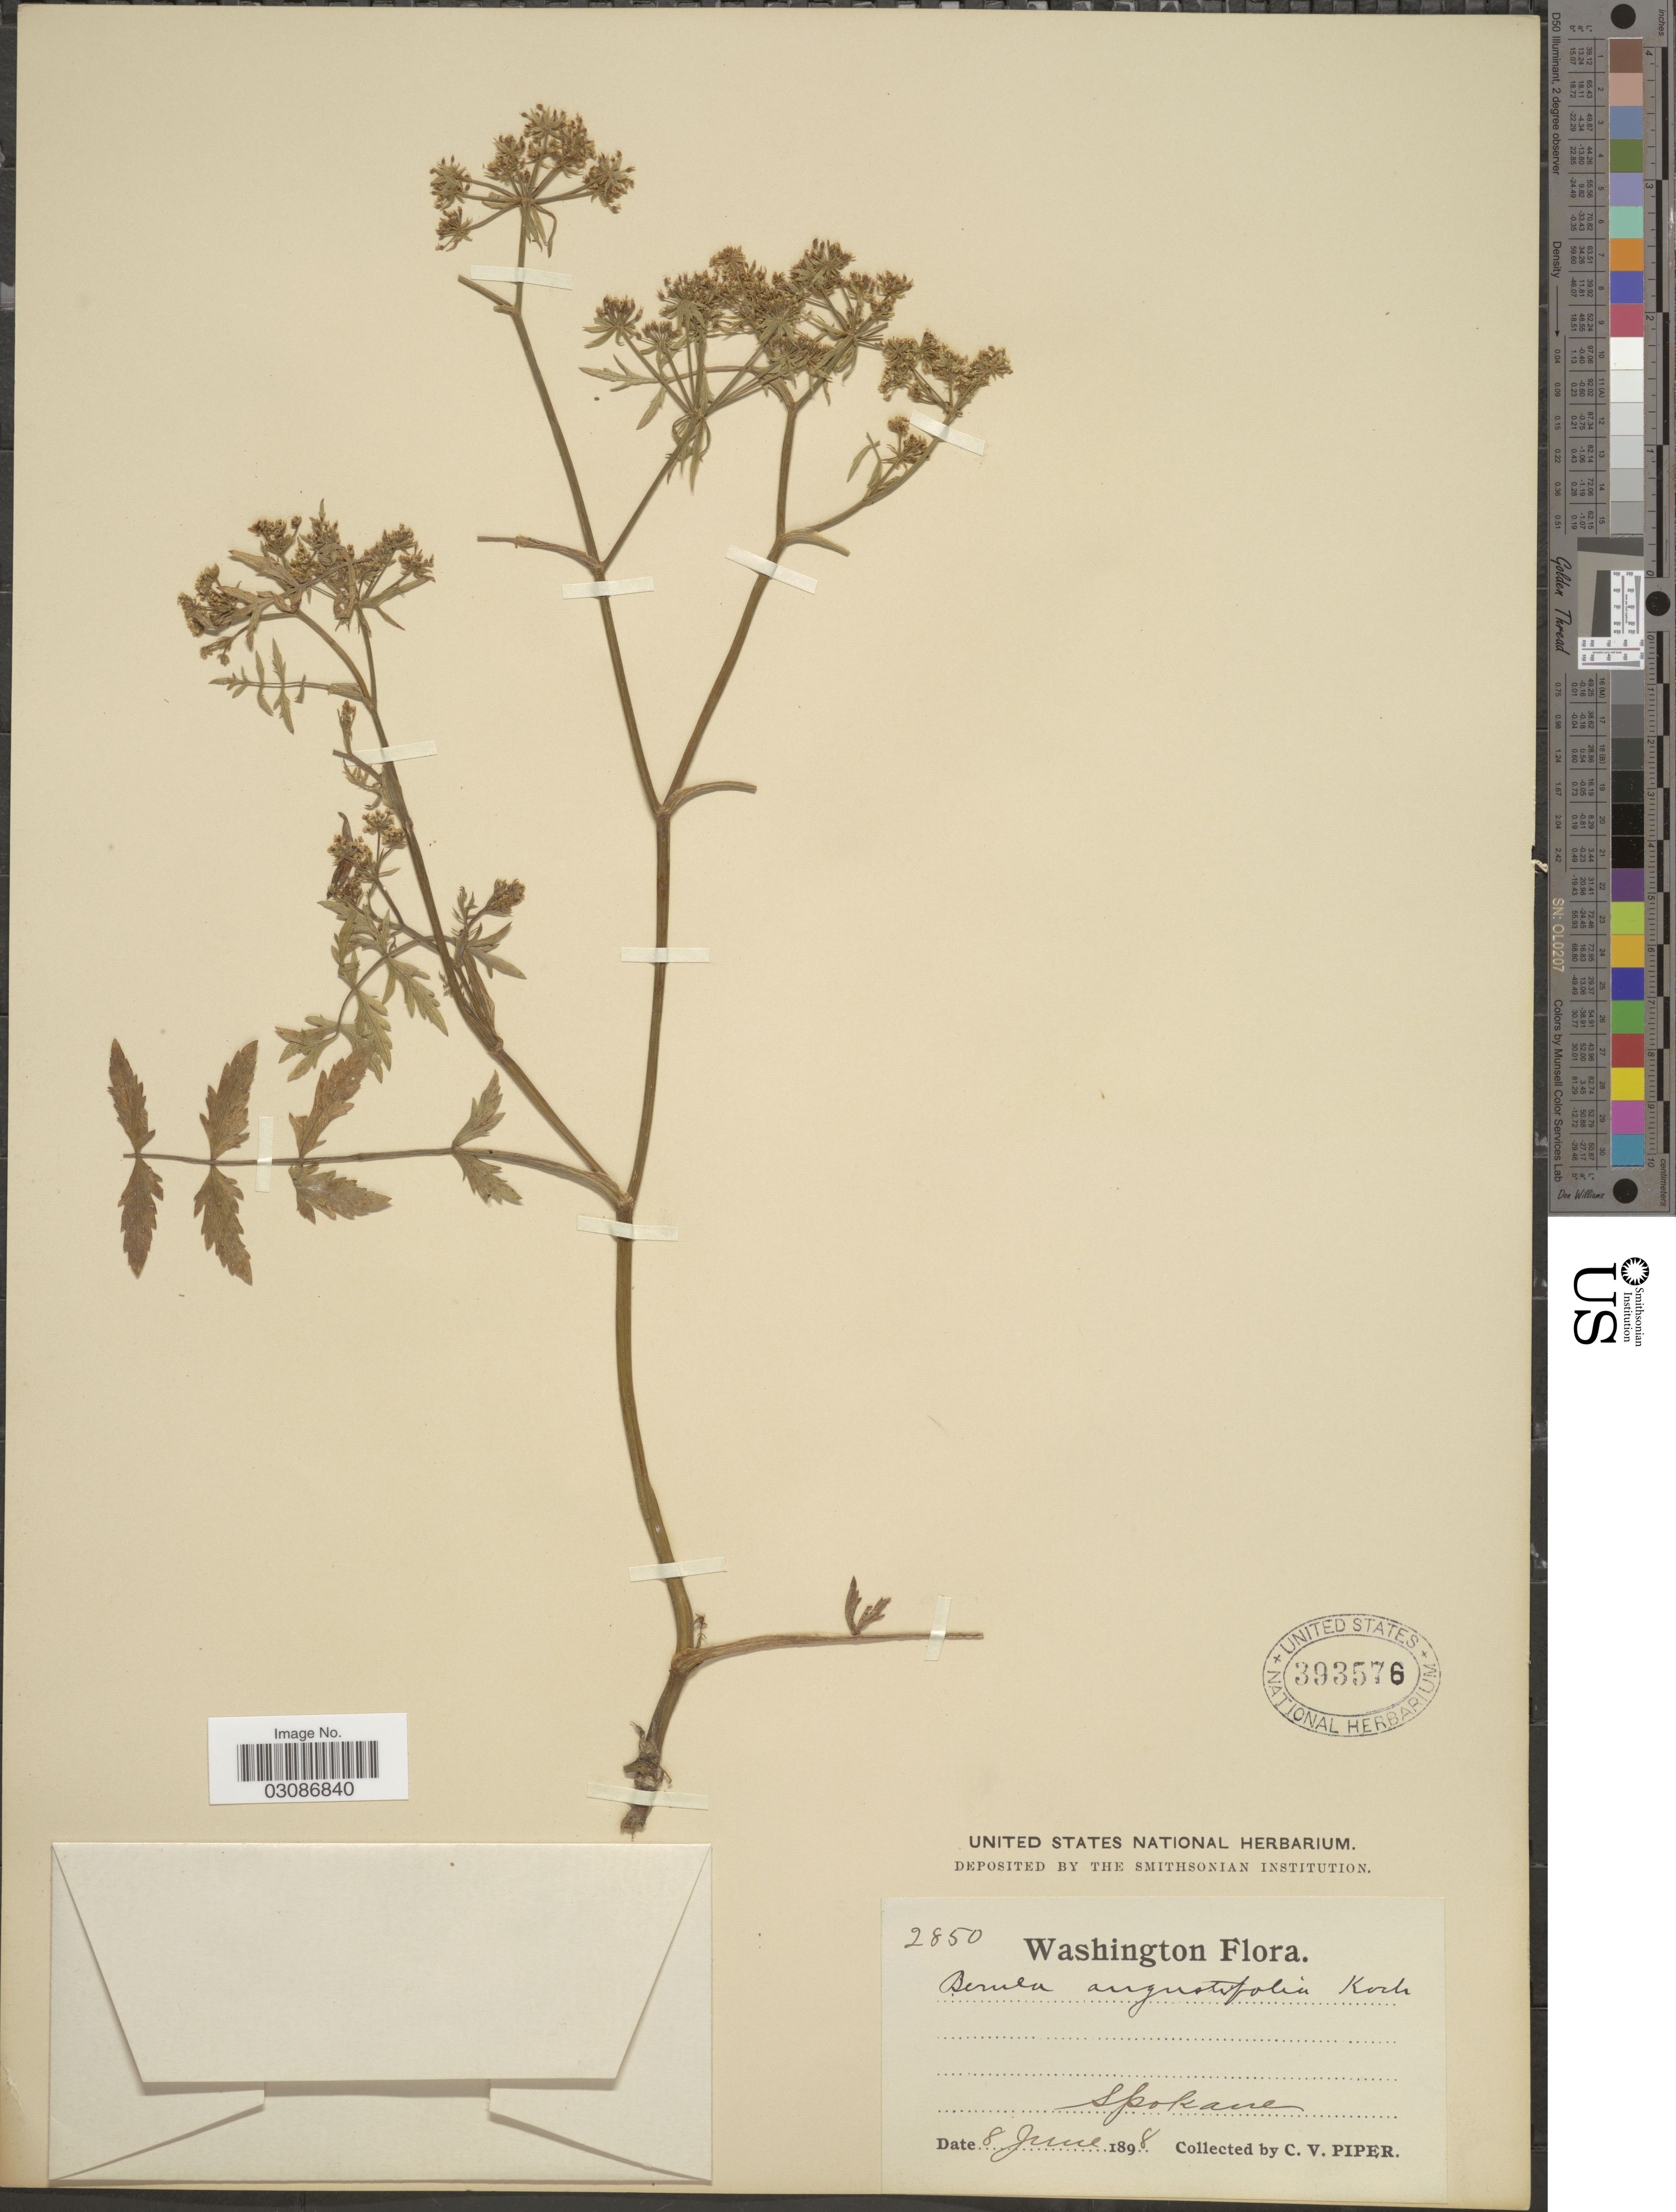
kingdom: Plantae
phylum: Tracheophyta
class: Magnoliopsida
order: Apiales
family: Apiaceae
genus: Berula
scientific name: Berula erecta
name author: (Huds.) Coville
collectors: C. V. Piper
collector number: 2850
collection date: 1898-06-08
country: United States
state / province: Washington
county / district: Spokane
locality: Spokane.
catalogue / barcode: US 393576